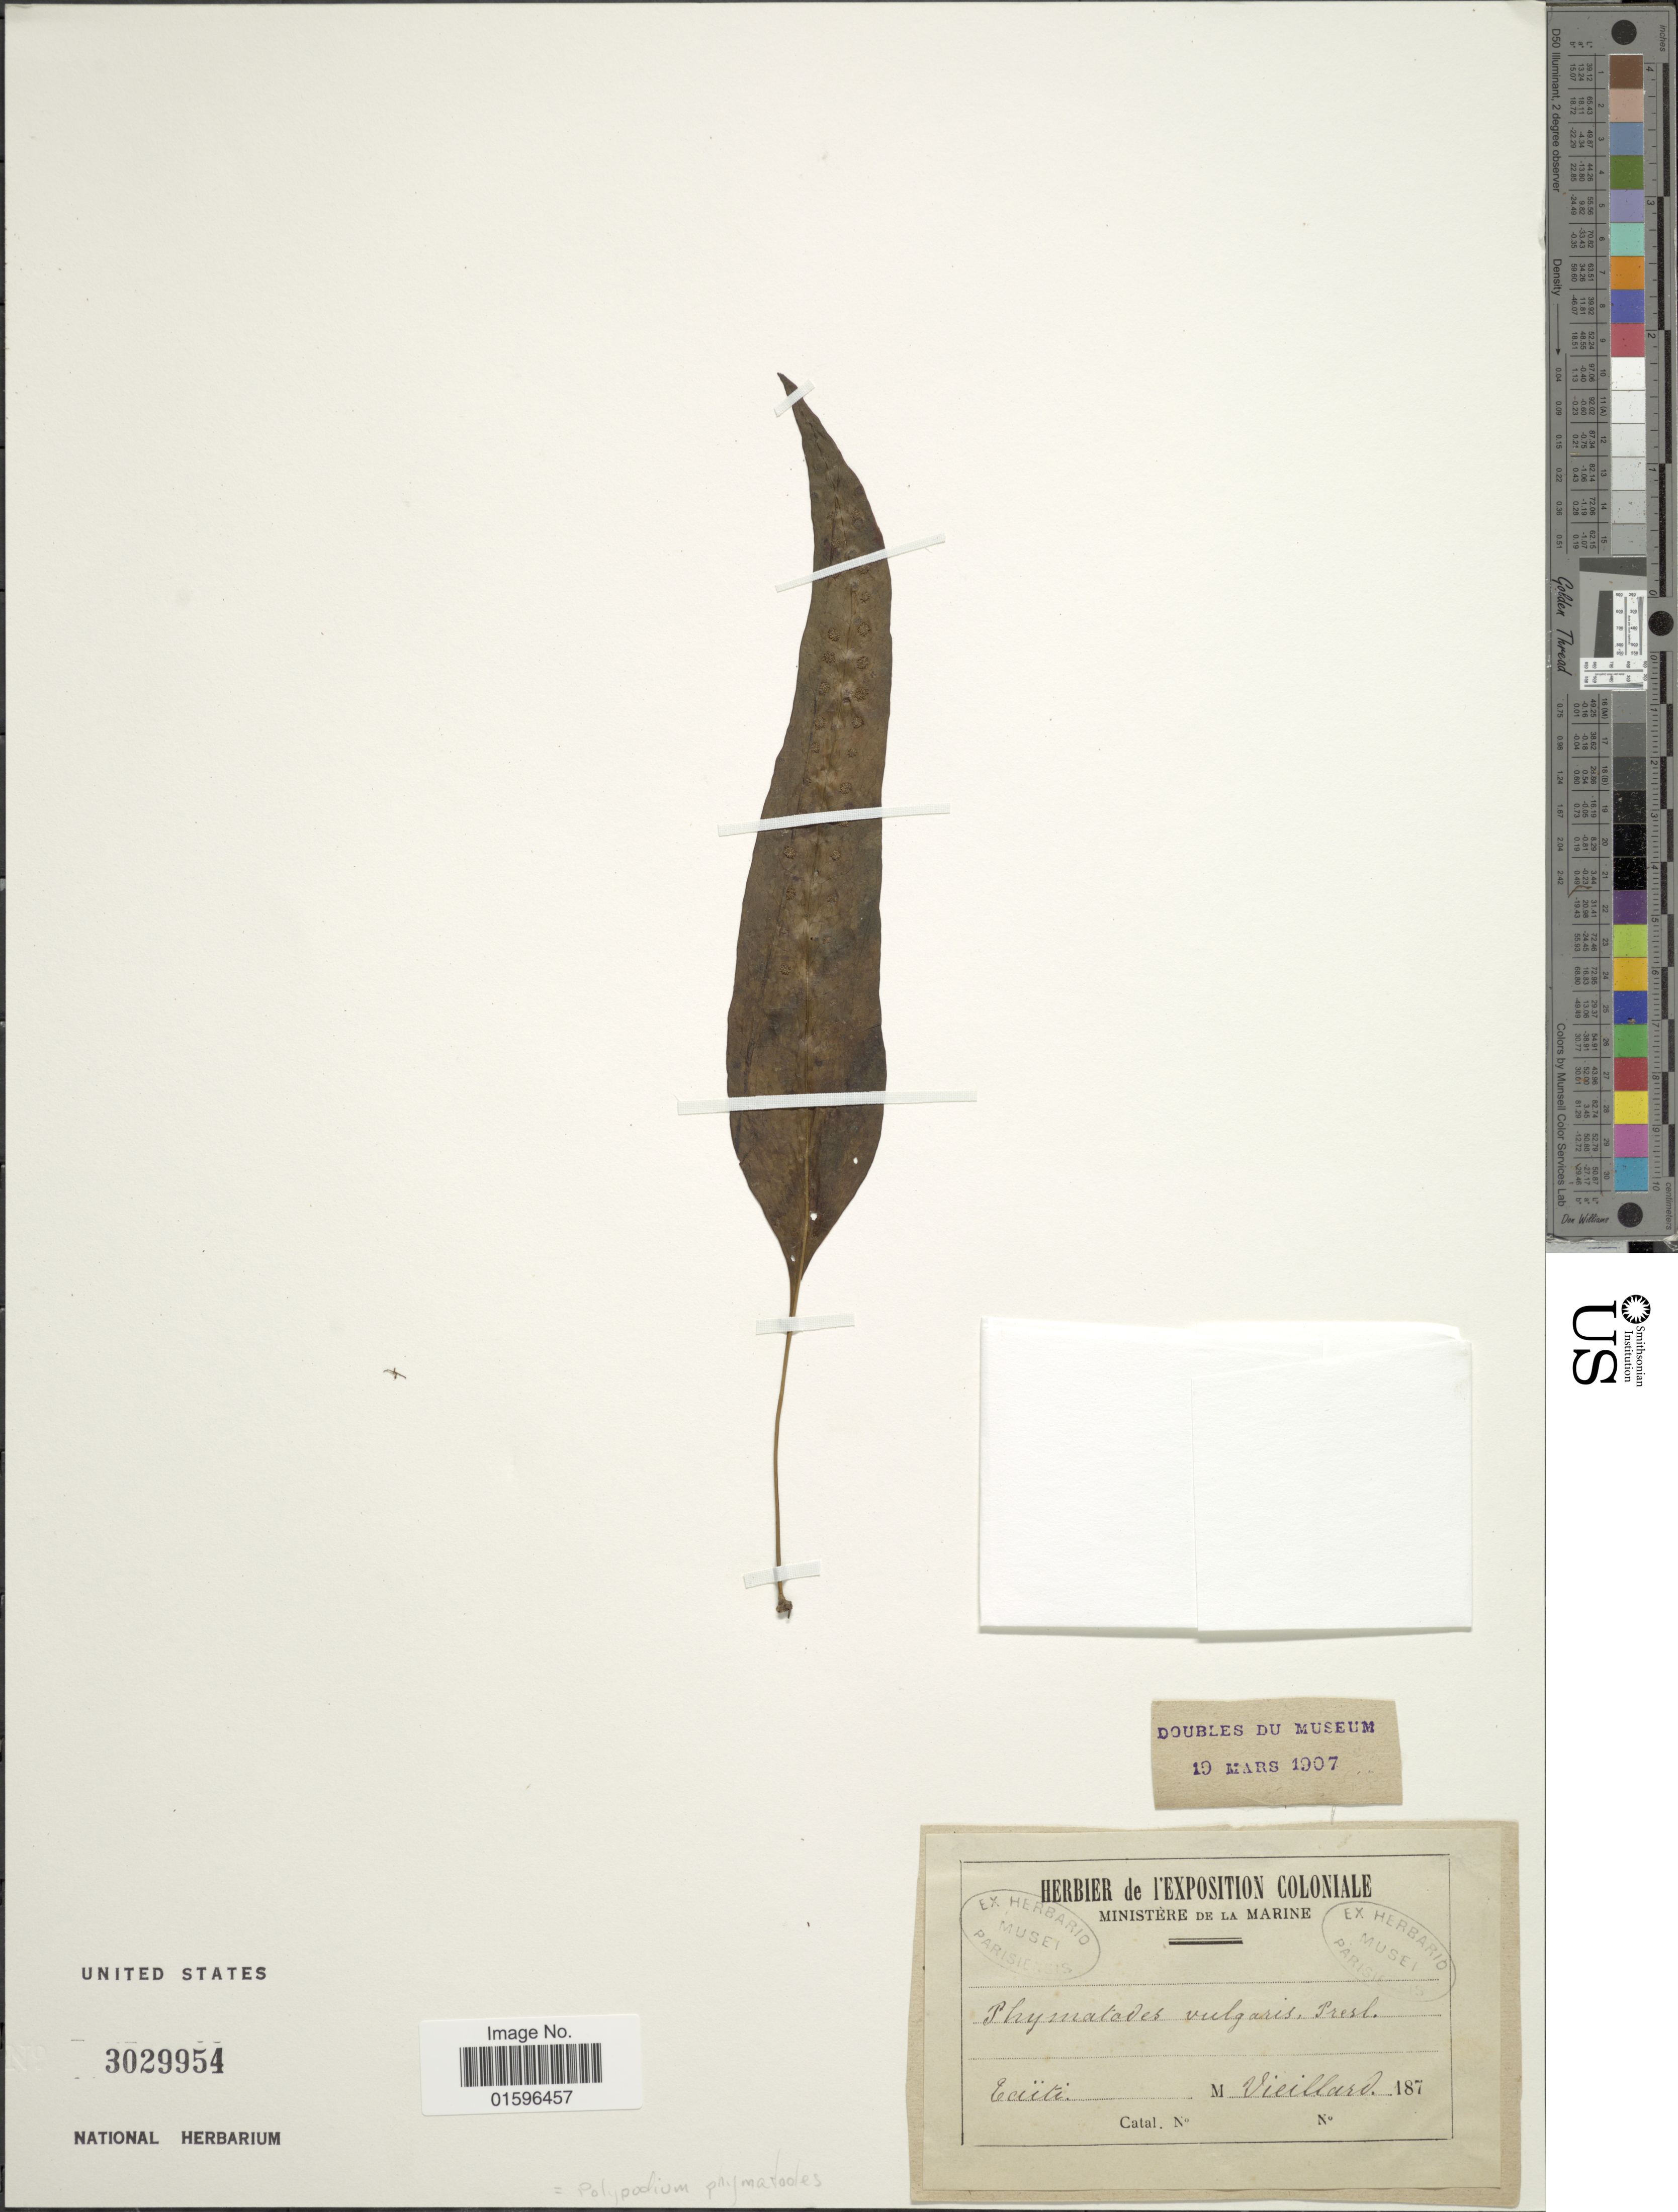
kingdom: Plantae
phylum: Tracheophyta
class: Polypodiopsida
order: Polypodiales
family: Polypodiaceae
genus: Polypodium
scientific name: Polypodium scolopendria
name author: Burm. f.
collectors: Vieillard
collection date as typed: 187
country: French Polynesia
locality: Taiti.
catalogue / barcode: US 3029954